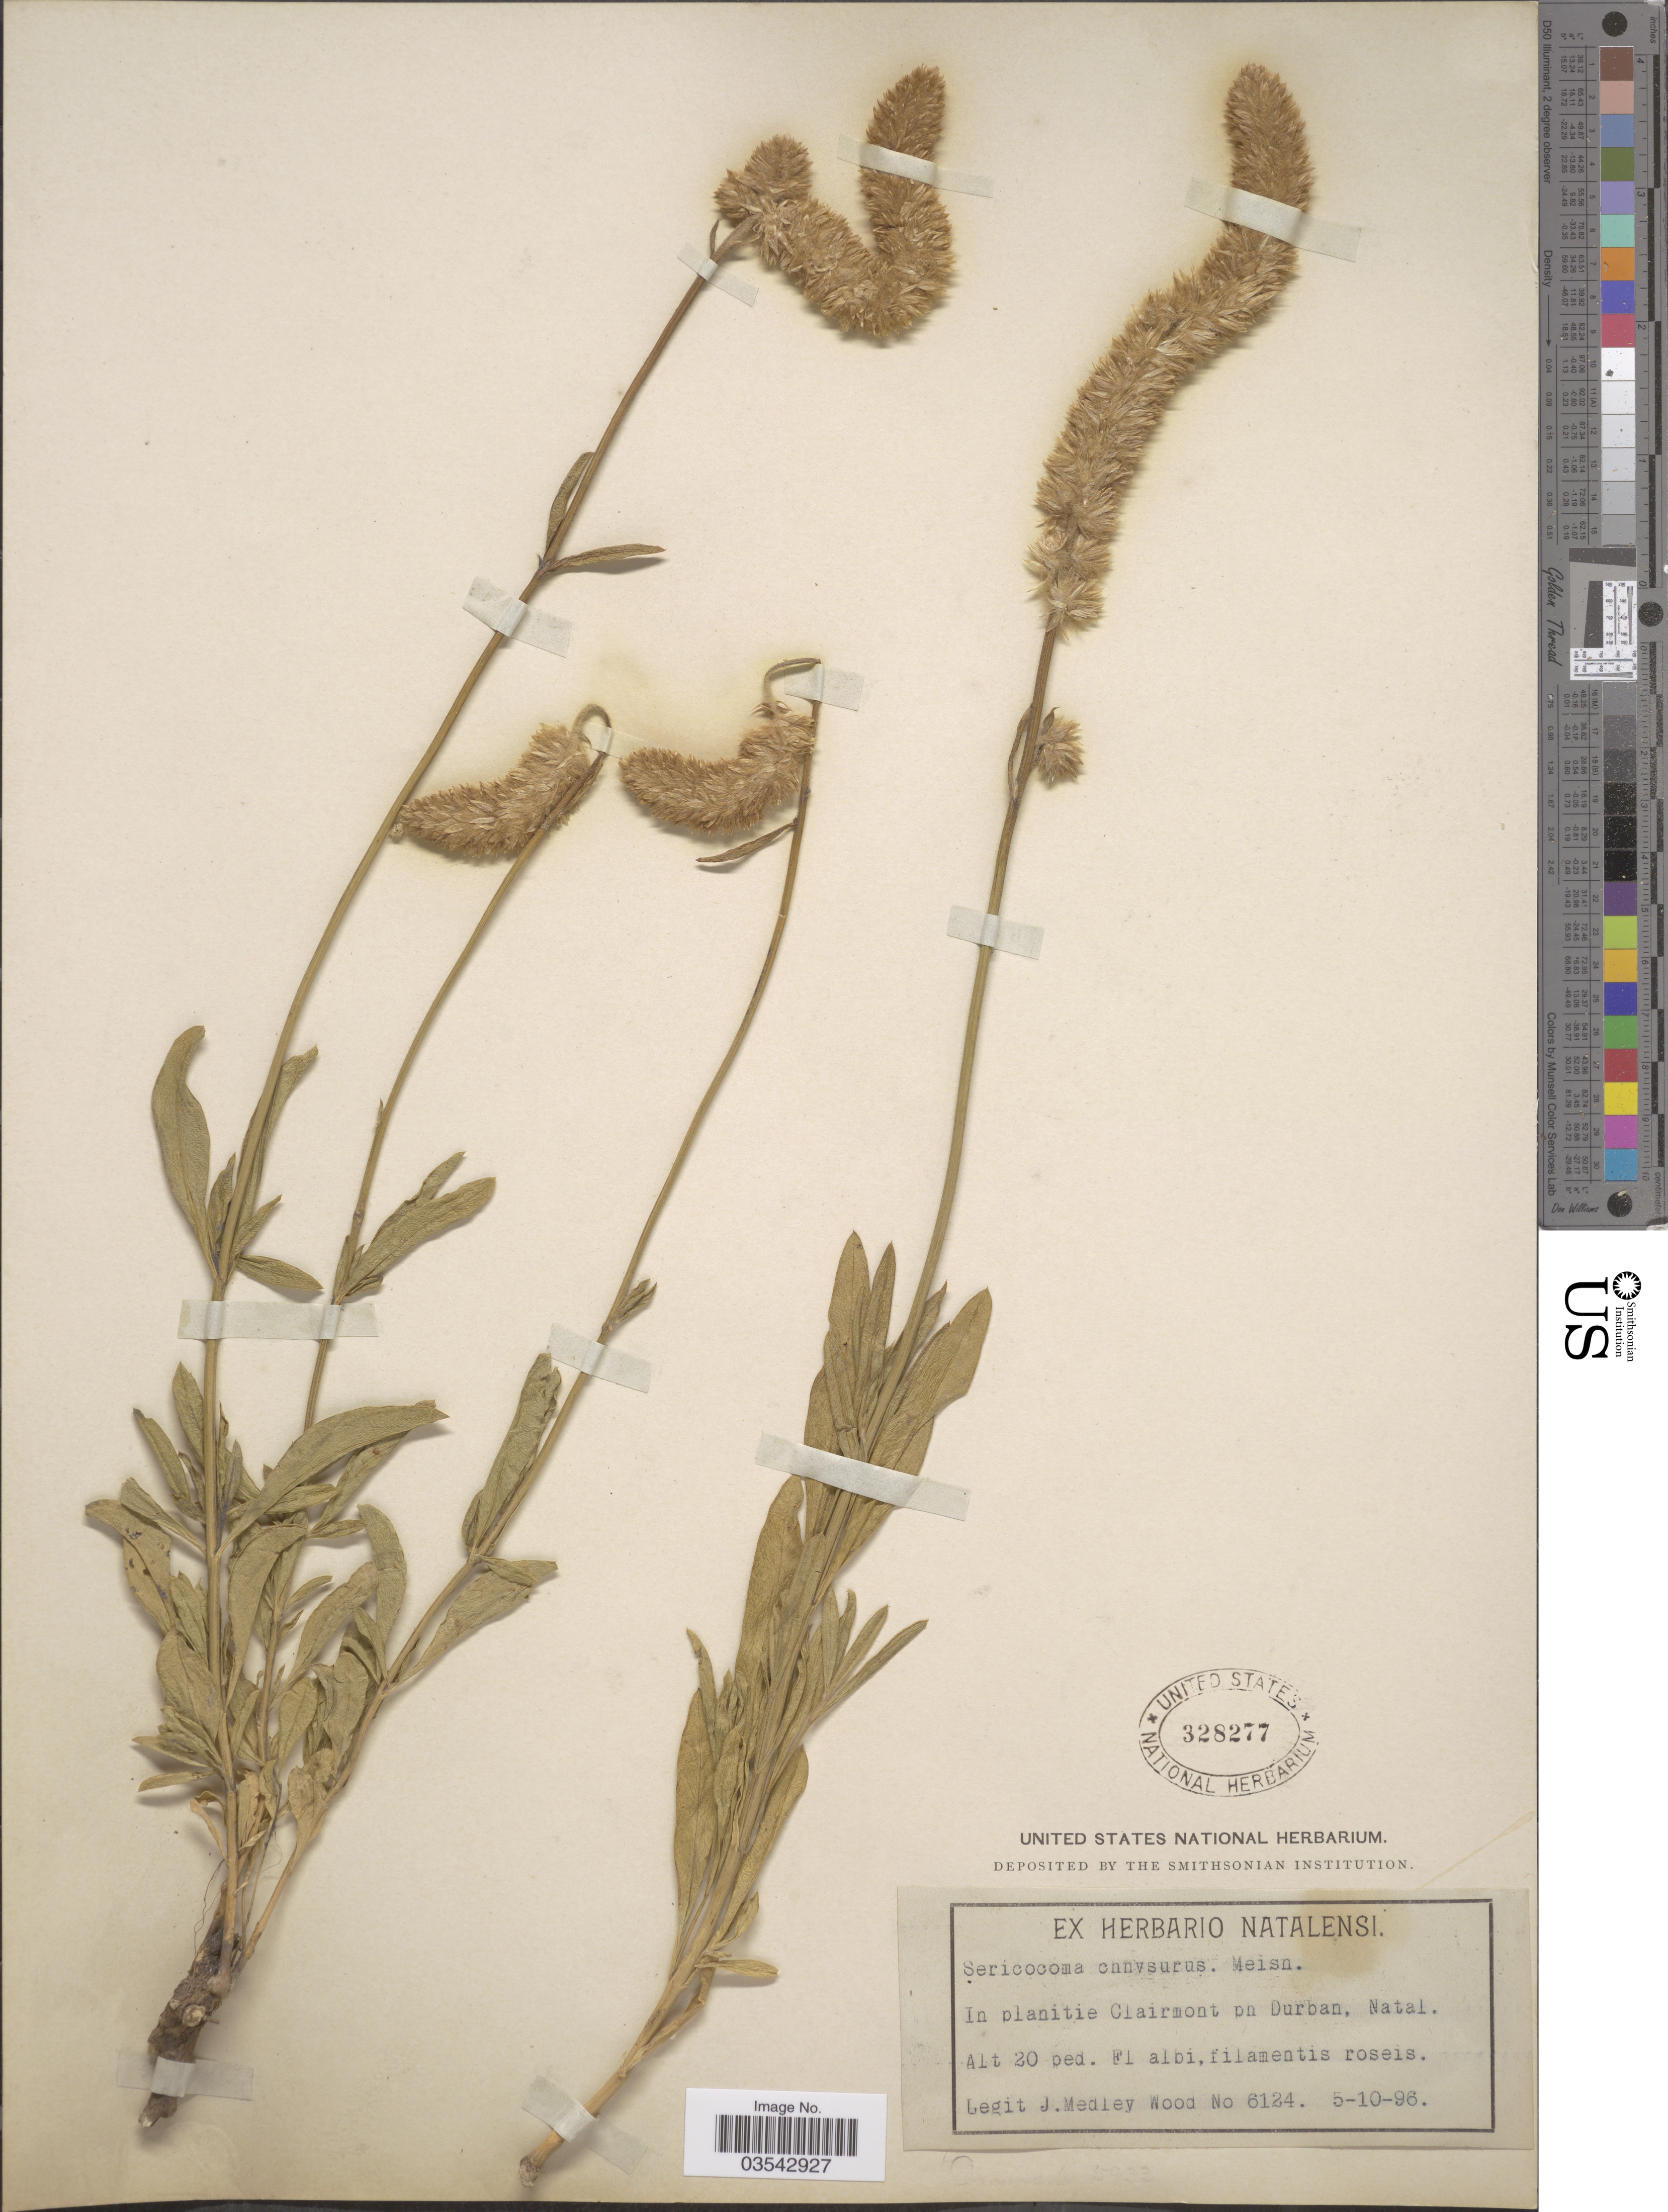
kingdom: Plantae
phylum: Tracheophyta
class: Magnoliopsida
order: Caryophyllales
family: Amaranthaceae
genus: Sericocoma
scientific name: Sericocoma sp.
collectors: J. Medley Wood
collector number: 6124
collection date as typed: Transcribed d/m/y: 5/10/96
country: South Africa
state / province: KwaZulu-Natal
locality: In planitie Clairmont on Durban, Natal.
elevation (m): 6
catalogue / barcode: US 328277